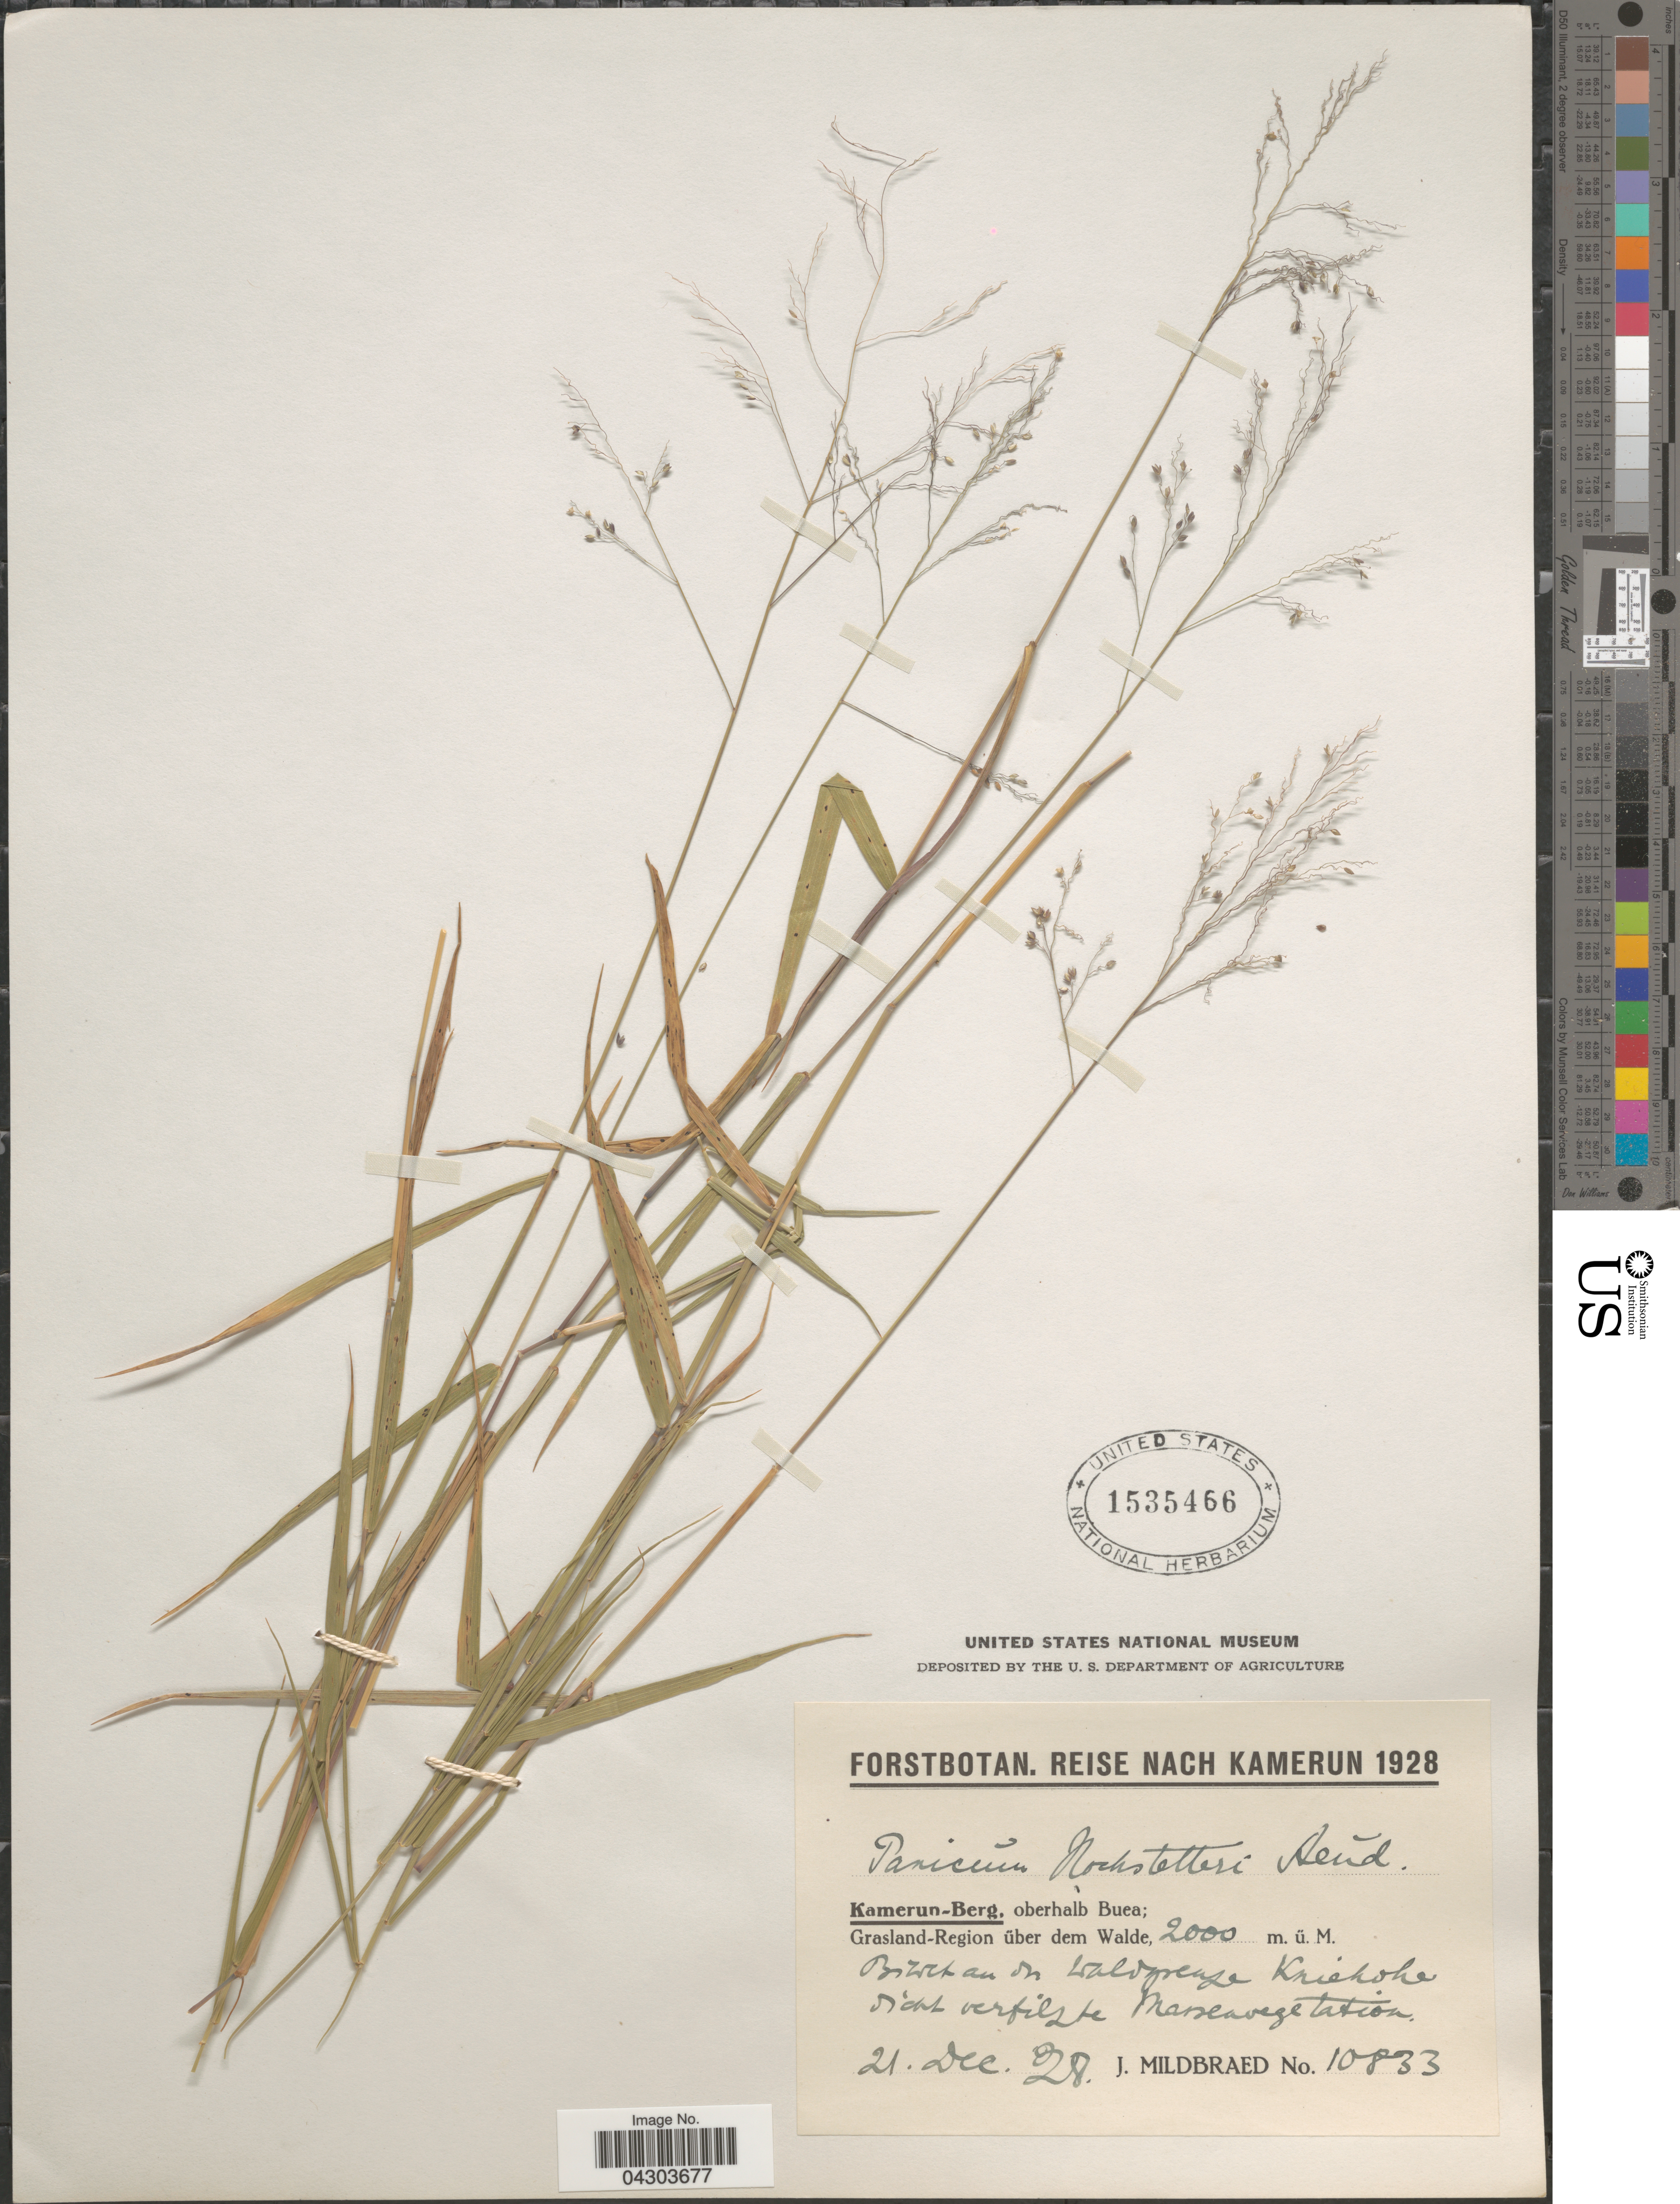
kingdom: Plantae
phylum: Tracheophyta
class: Liliopsida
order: Poales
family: Poaceae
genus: Panicum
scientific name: Panicum hochstetteri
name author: Steud.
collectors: J. Mildbraed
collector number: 10833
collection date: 1928-12-21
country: Cameroon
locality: Forstbotan. Reise Nach Kamerun 1928. Kamerun-Berg. oberhalb Buea; Grasland-Region über dem Walde. [illegible text]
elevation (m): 2000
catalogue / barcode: US 1535466